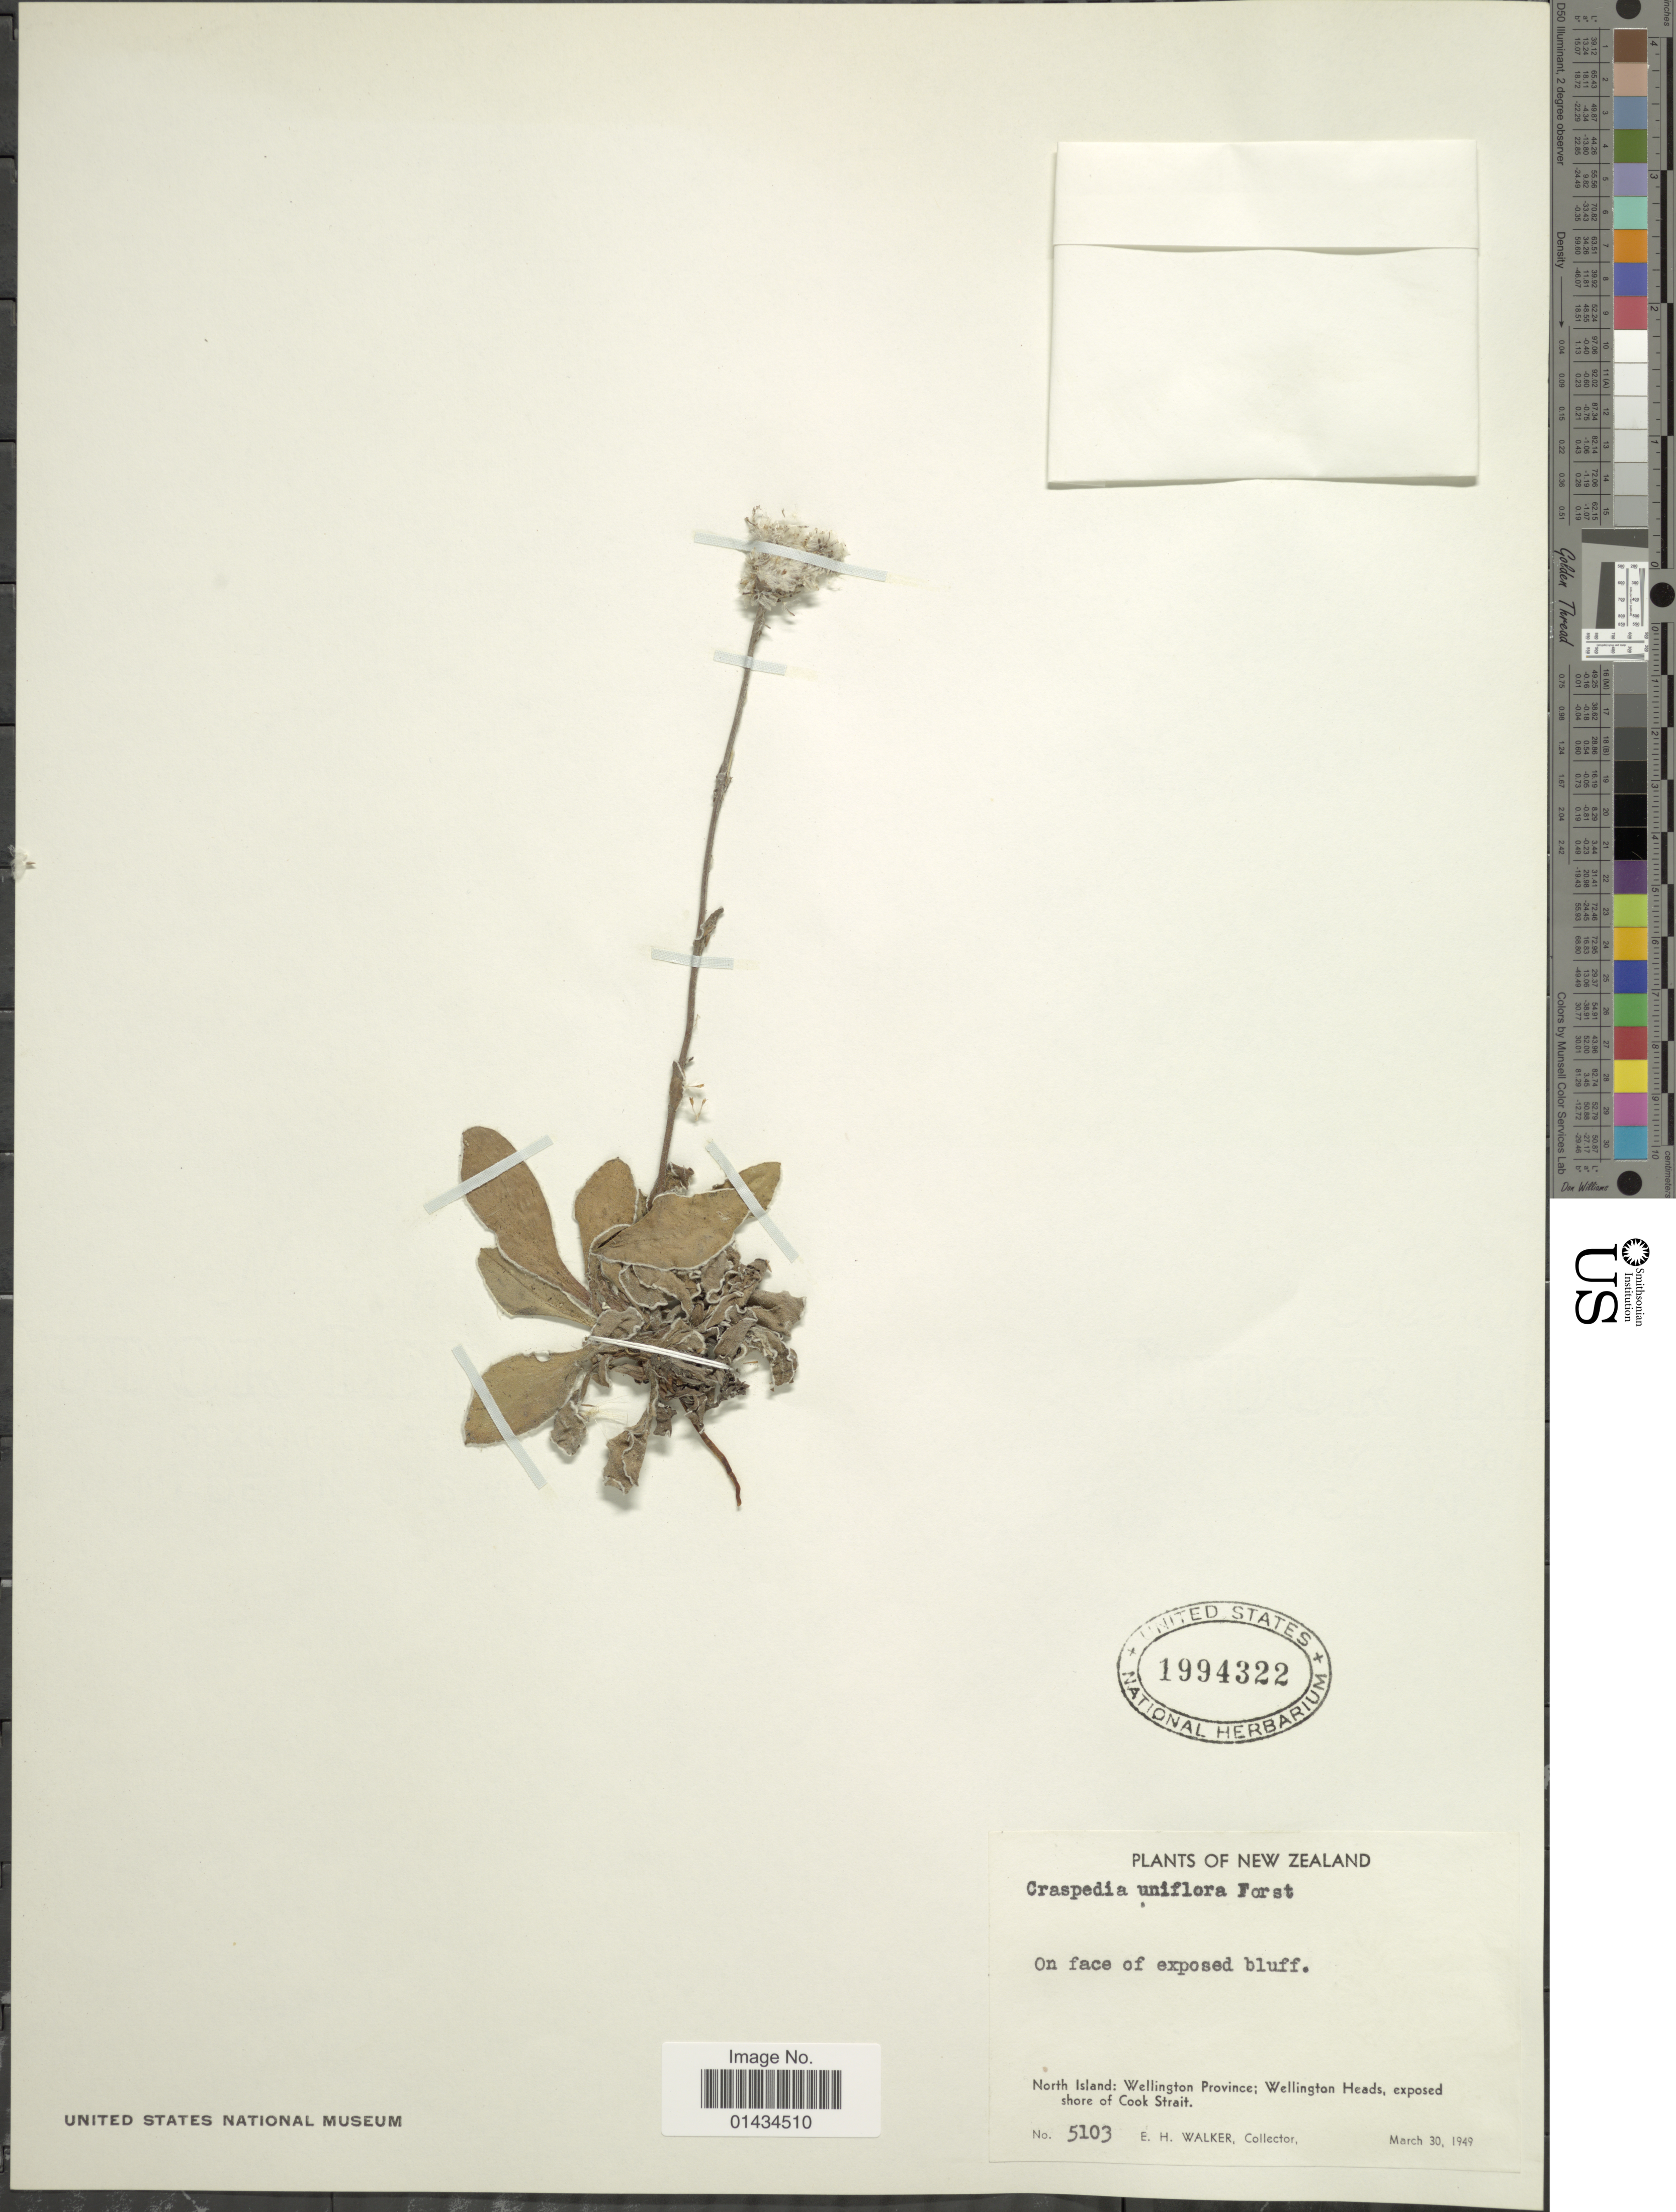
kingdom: Plantae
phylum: Tracheophyta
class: Magnoliopsida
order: Asterales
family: Asteraceae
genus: Craspedia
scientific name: Craspedia uniflora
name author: G. Forst.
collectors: E. H. Walker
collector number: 5103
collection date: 1949-03-30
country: New Zealand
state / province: Nelson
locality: On face of exposed bluff, North Island: Wellington Province; Wellington Heads, exposed shore of Cook Strait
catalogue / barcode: US 1994322